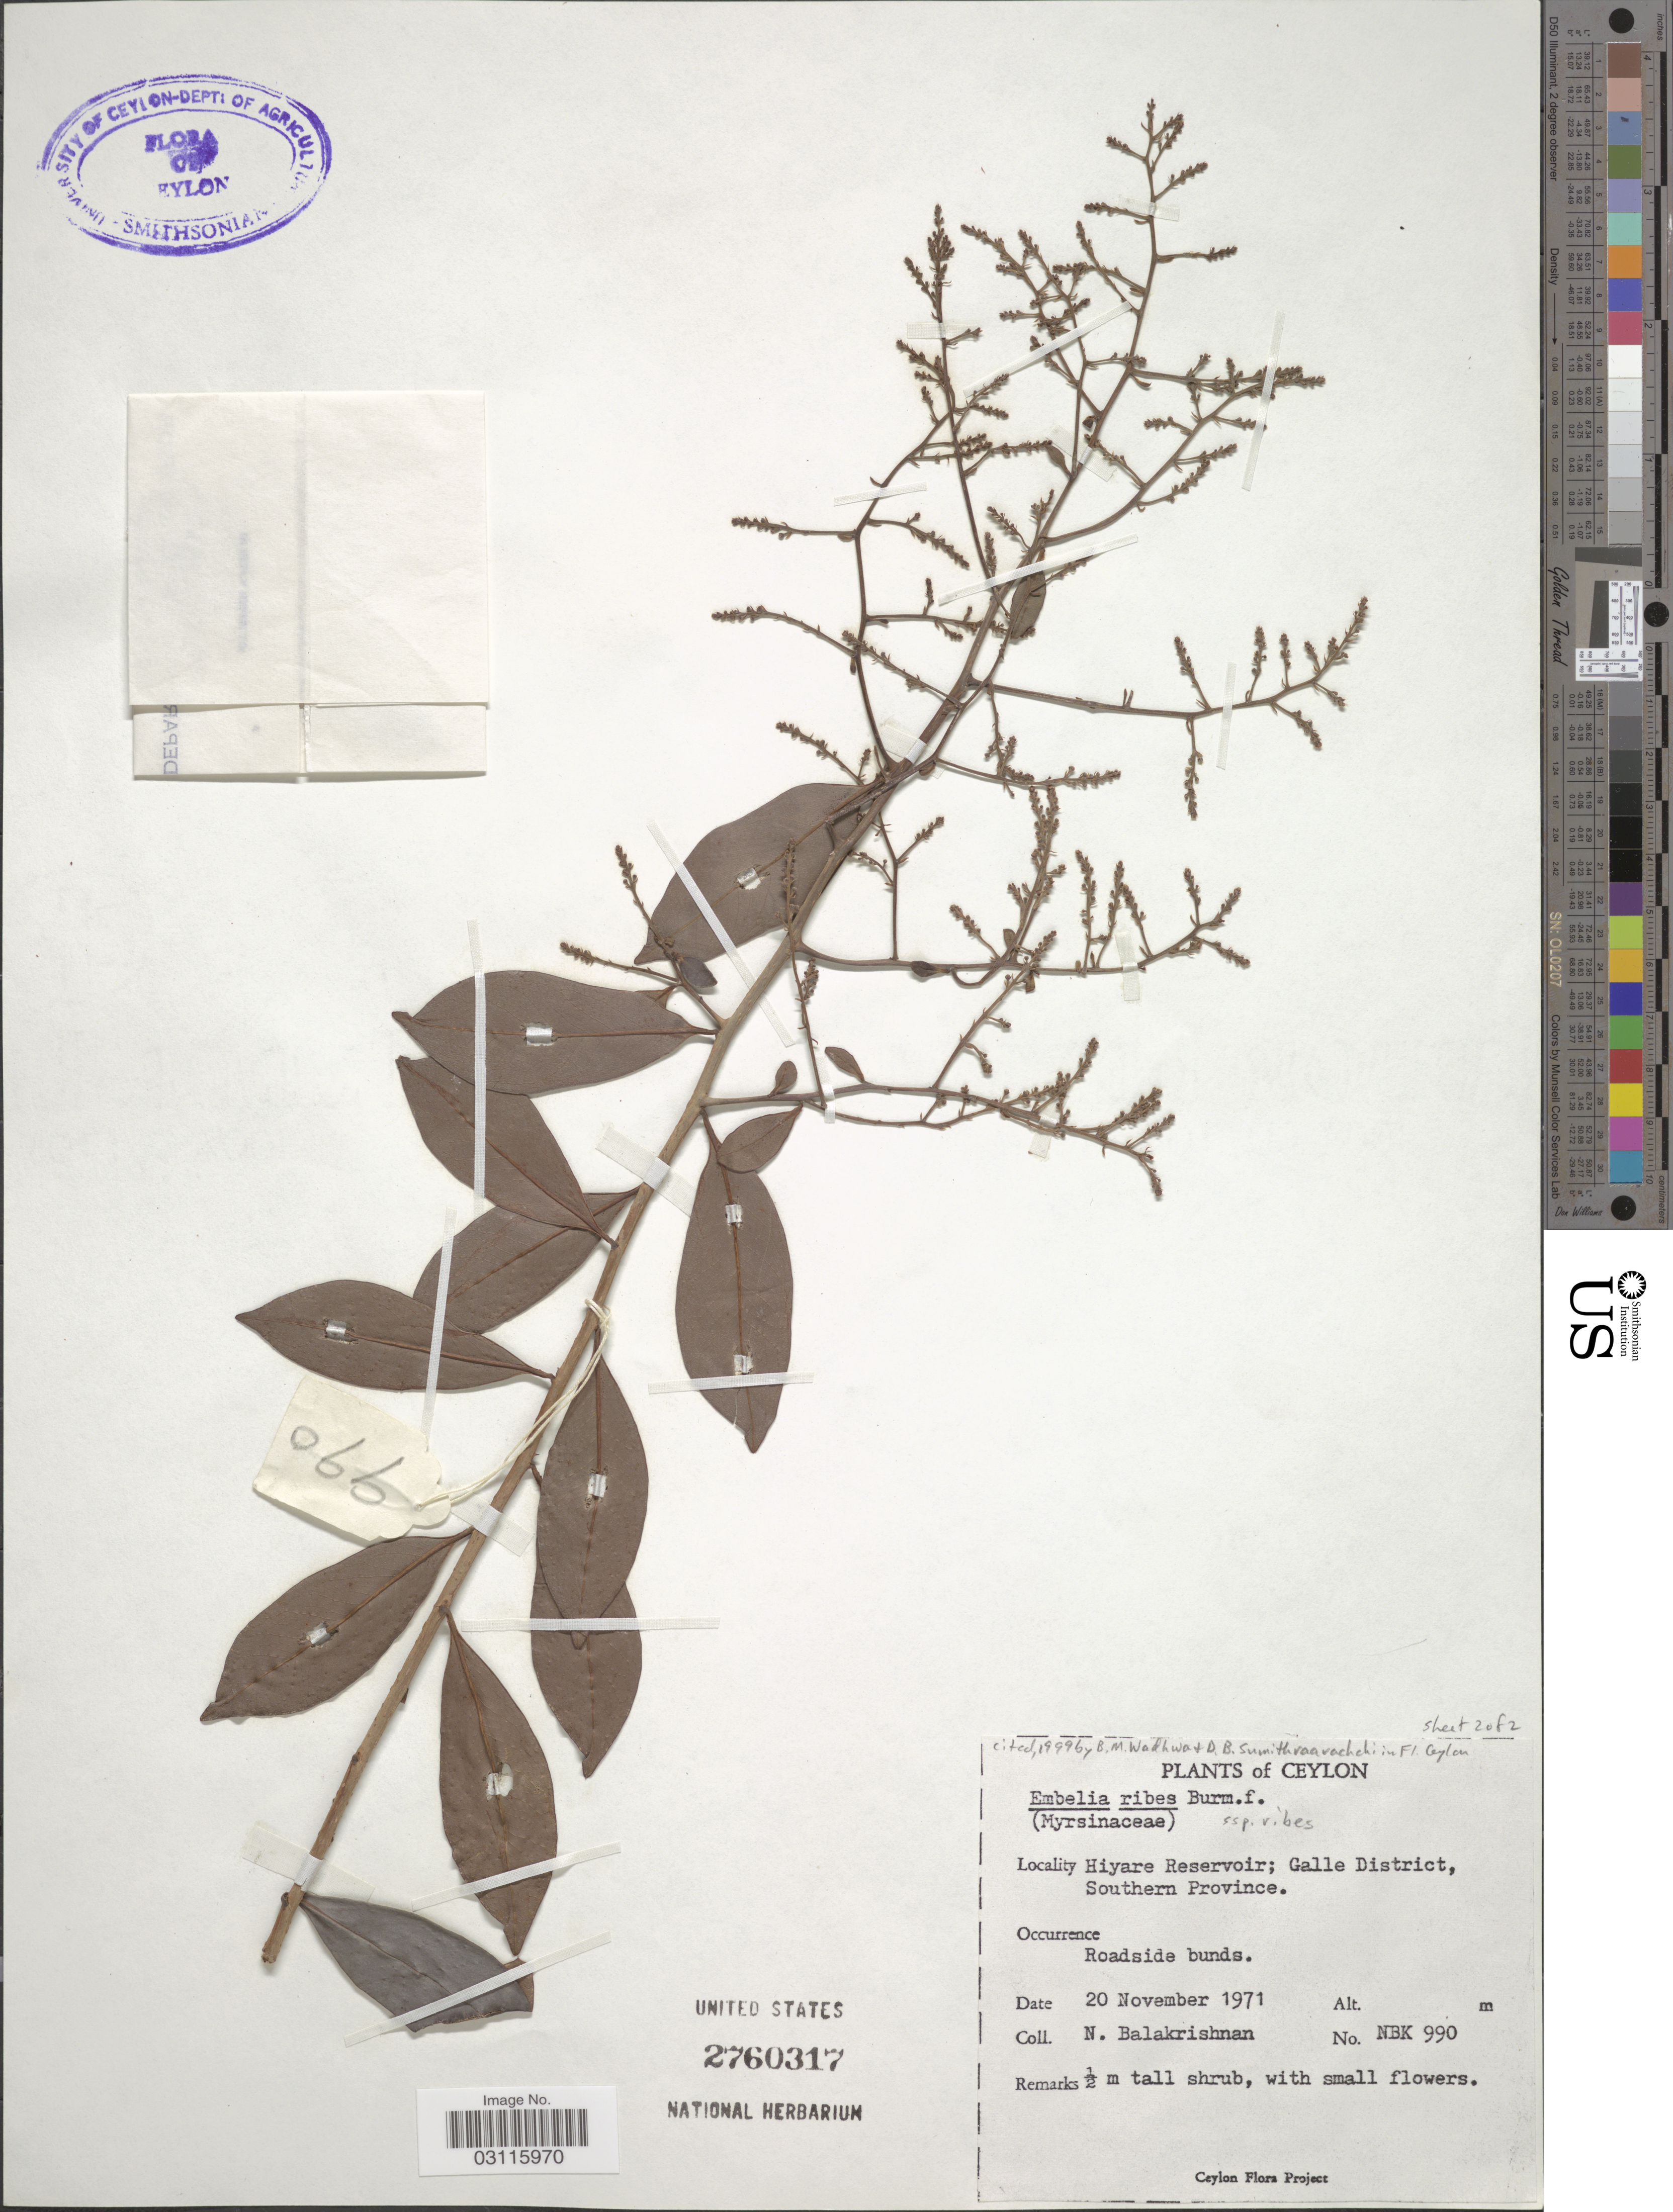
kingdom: Plantae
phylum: Tracheophyta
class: Magnoliopsida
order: Ericales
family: Primulaceae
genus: Embelia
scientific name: Embelia ribes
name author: Burm. f.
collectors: N. Balakrishnan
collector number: NBK990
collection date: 1971-11-20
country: Sri Lanka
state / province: Southern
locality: Ceylon, Hiyare Reservoir; Galle District.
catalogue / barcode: US 2760317